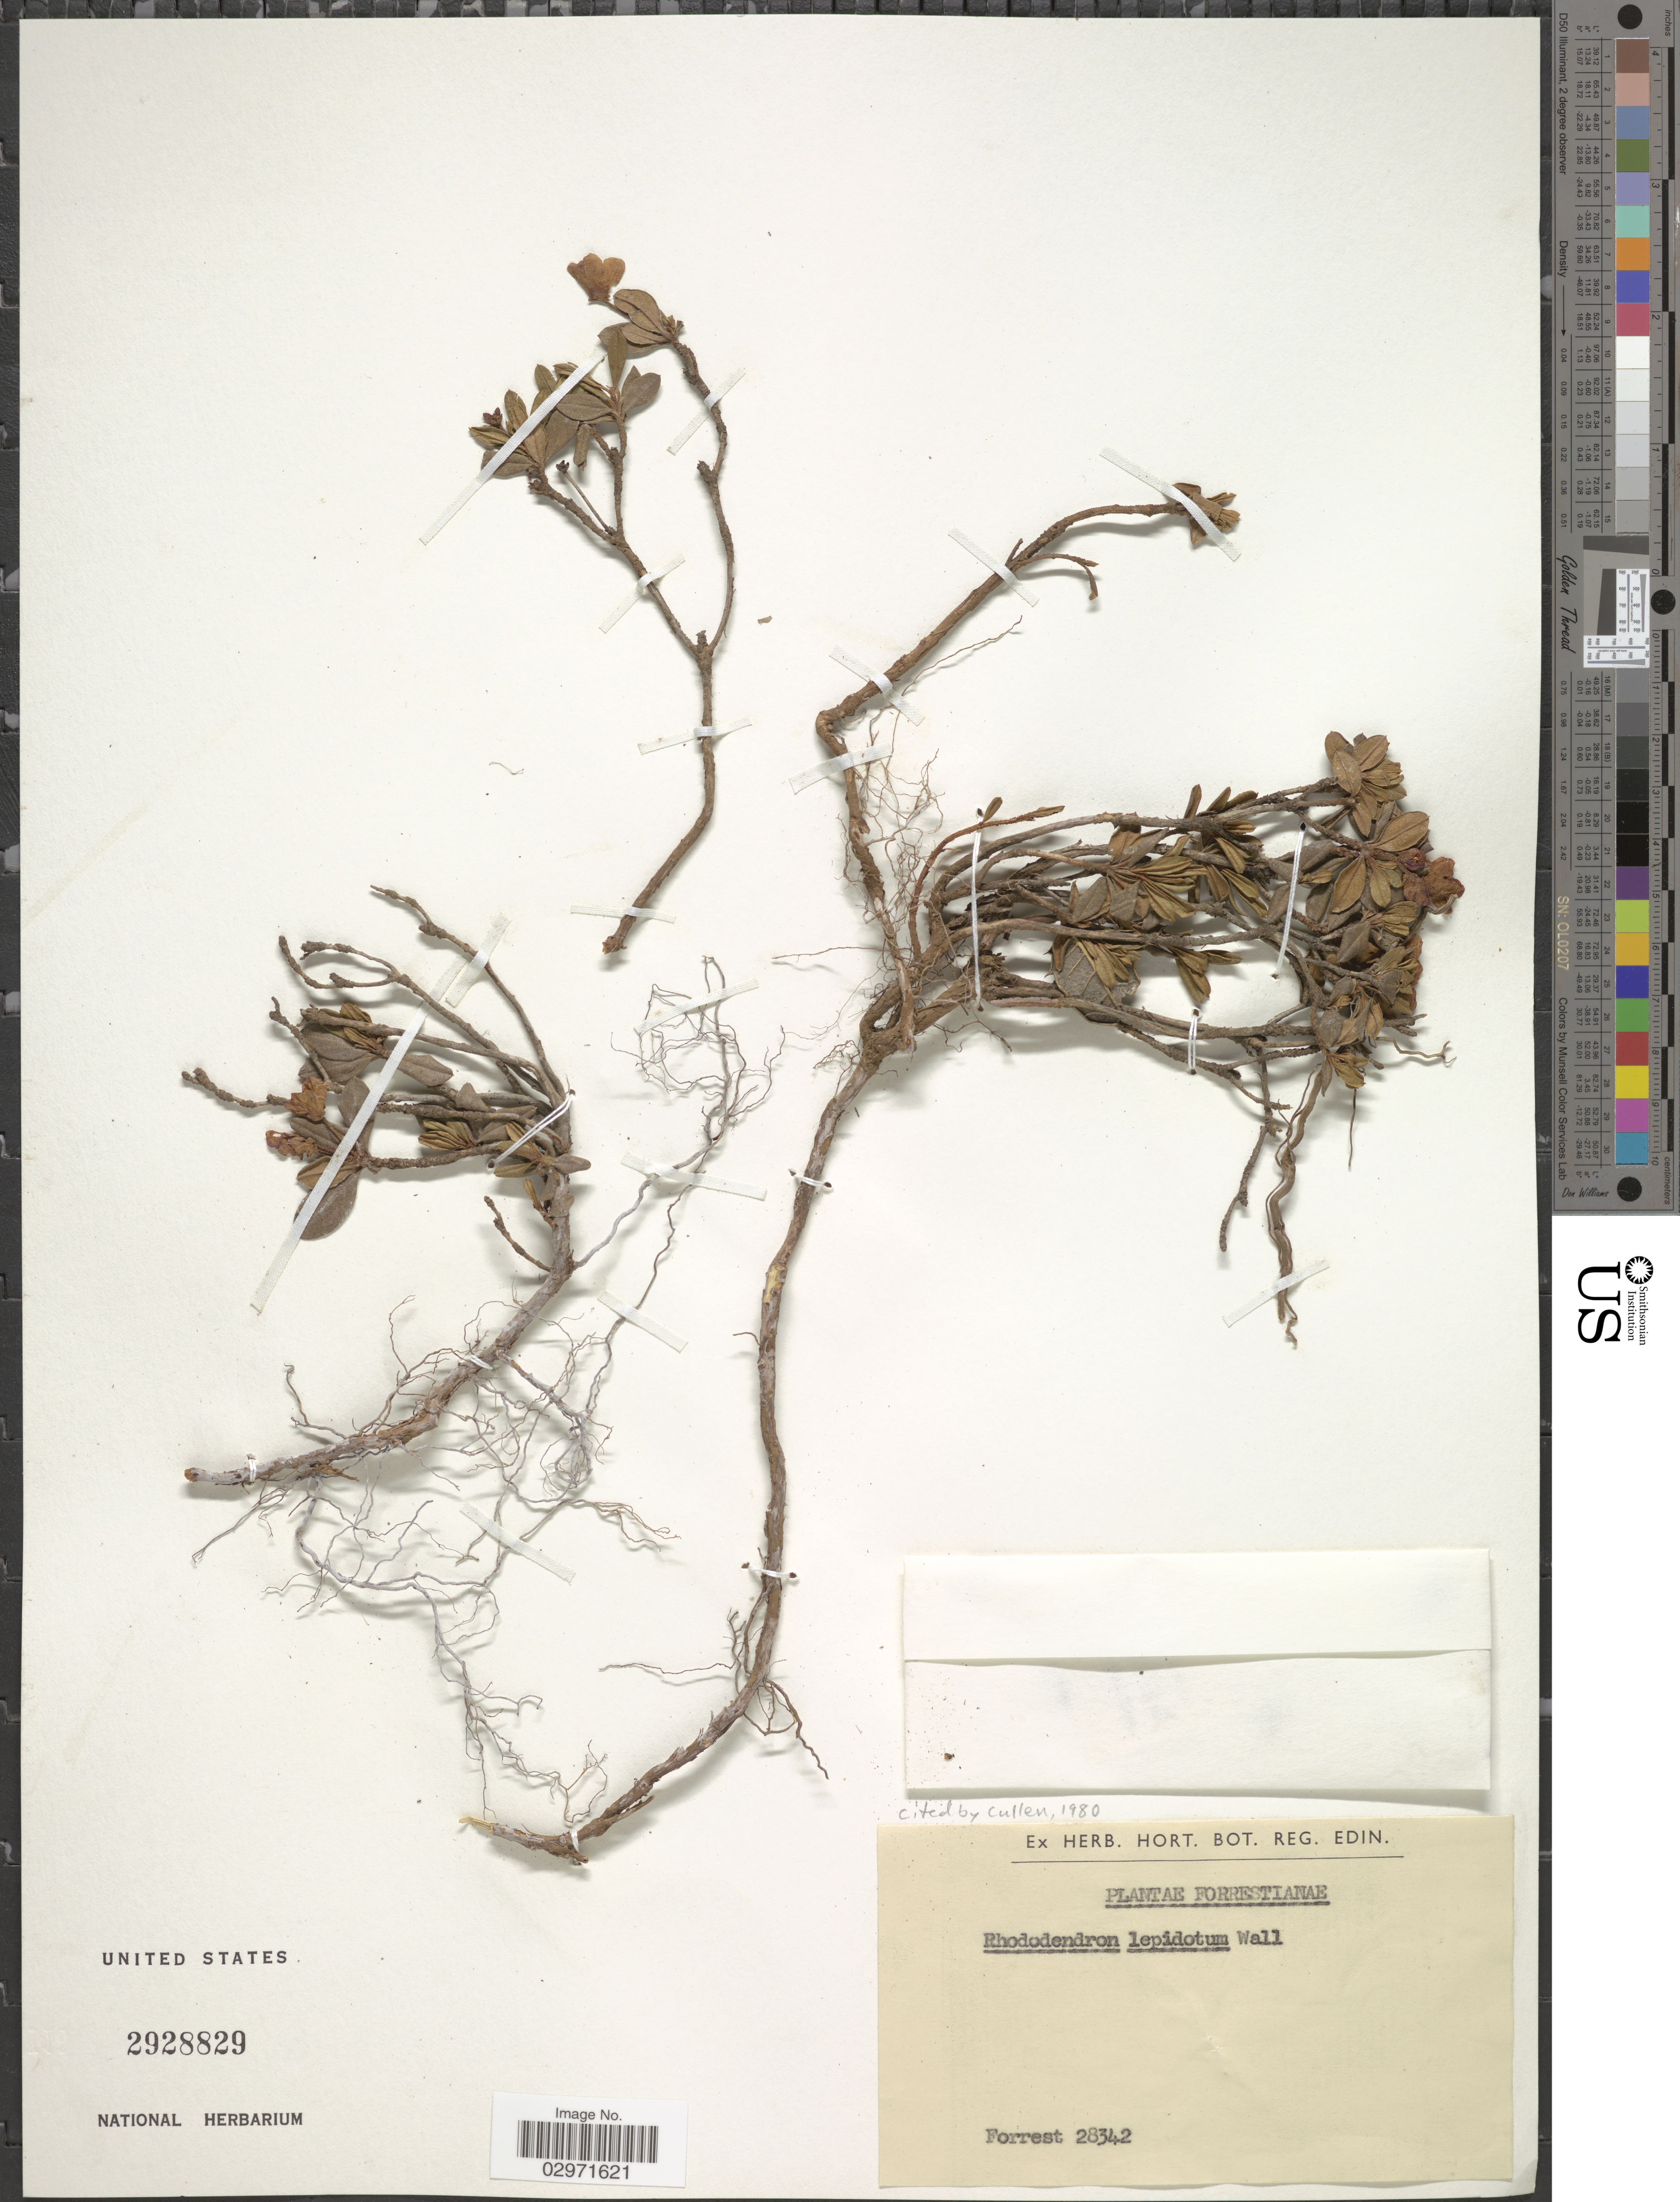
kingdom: Plantae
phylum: Tracheophyta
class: Magnoliopsida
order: Ericales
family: Ericaceae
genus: Rhododendron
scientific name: Rhododendron lepidotum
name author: Wall. ex G. Don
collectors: -. Forrest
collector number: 28342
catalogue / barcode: US 2928829